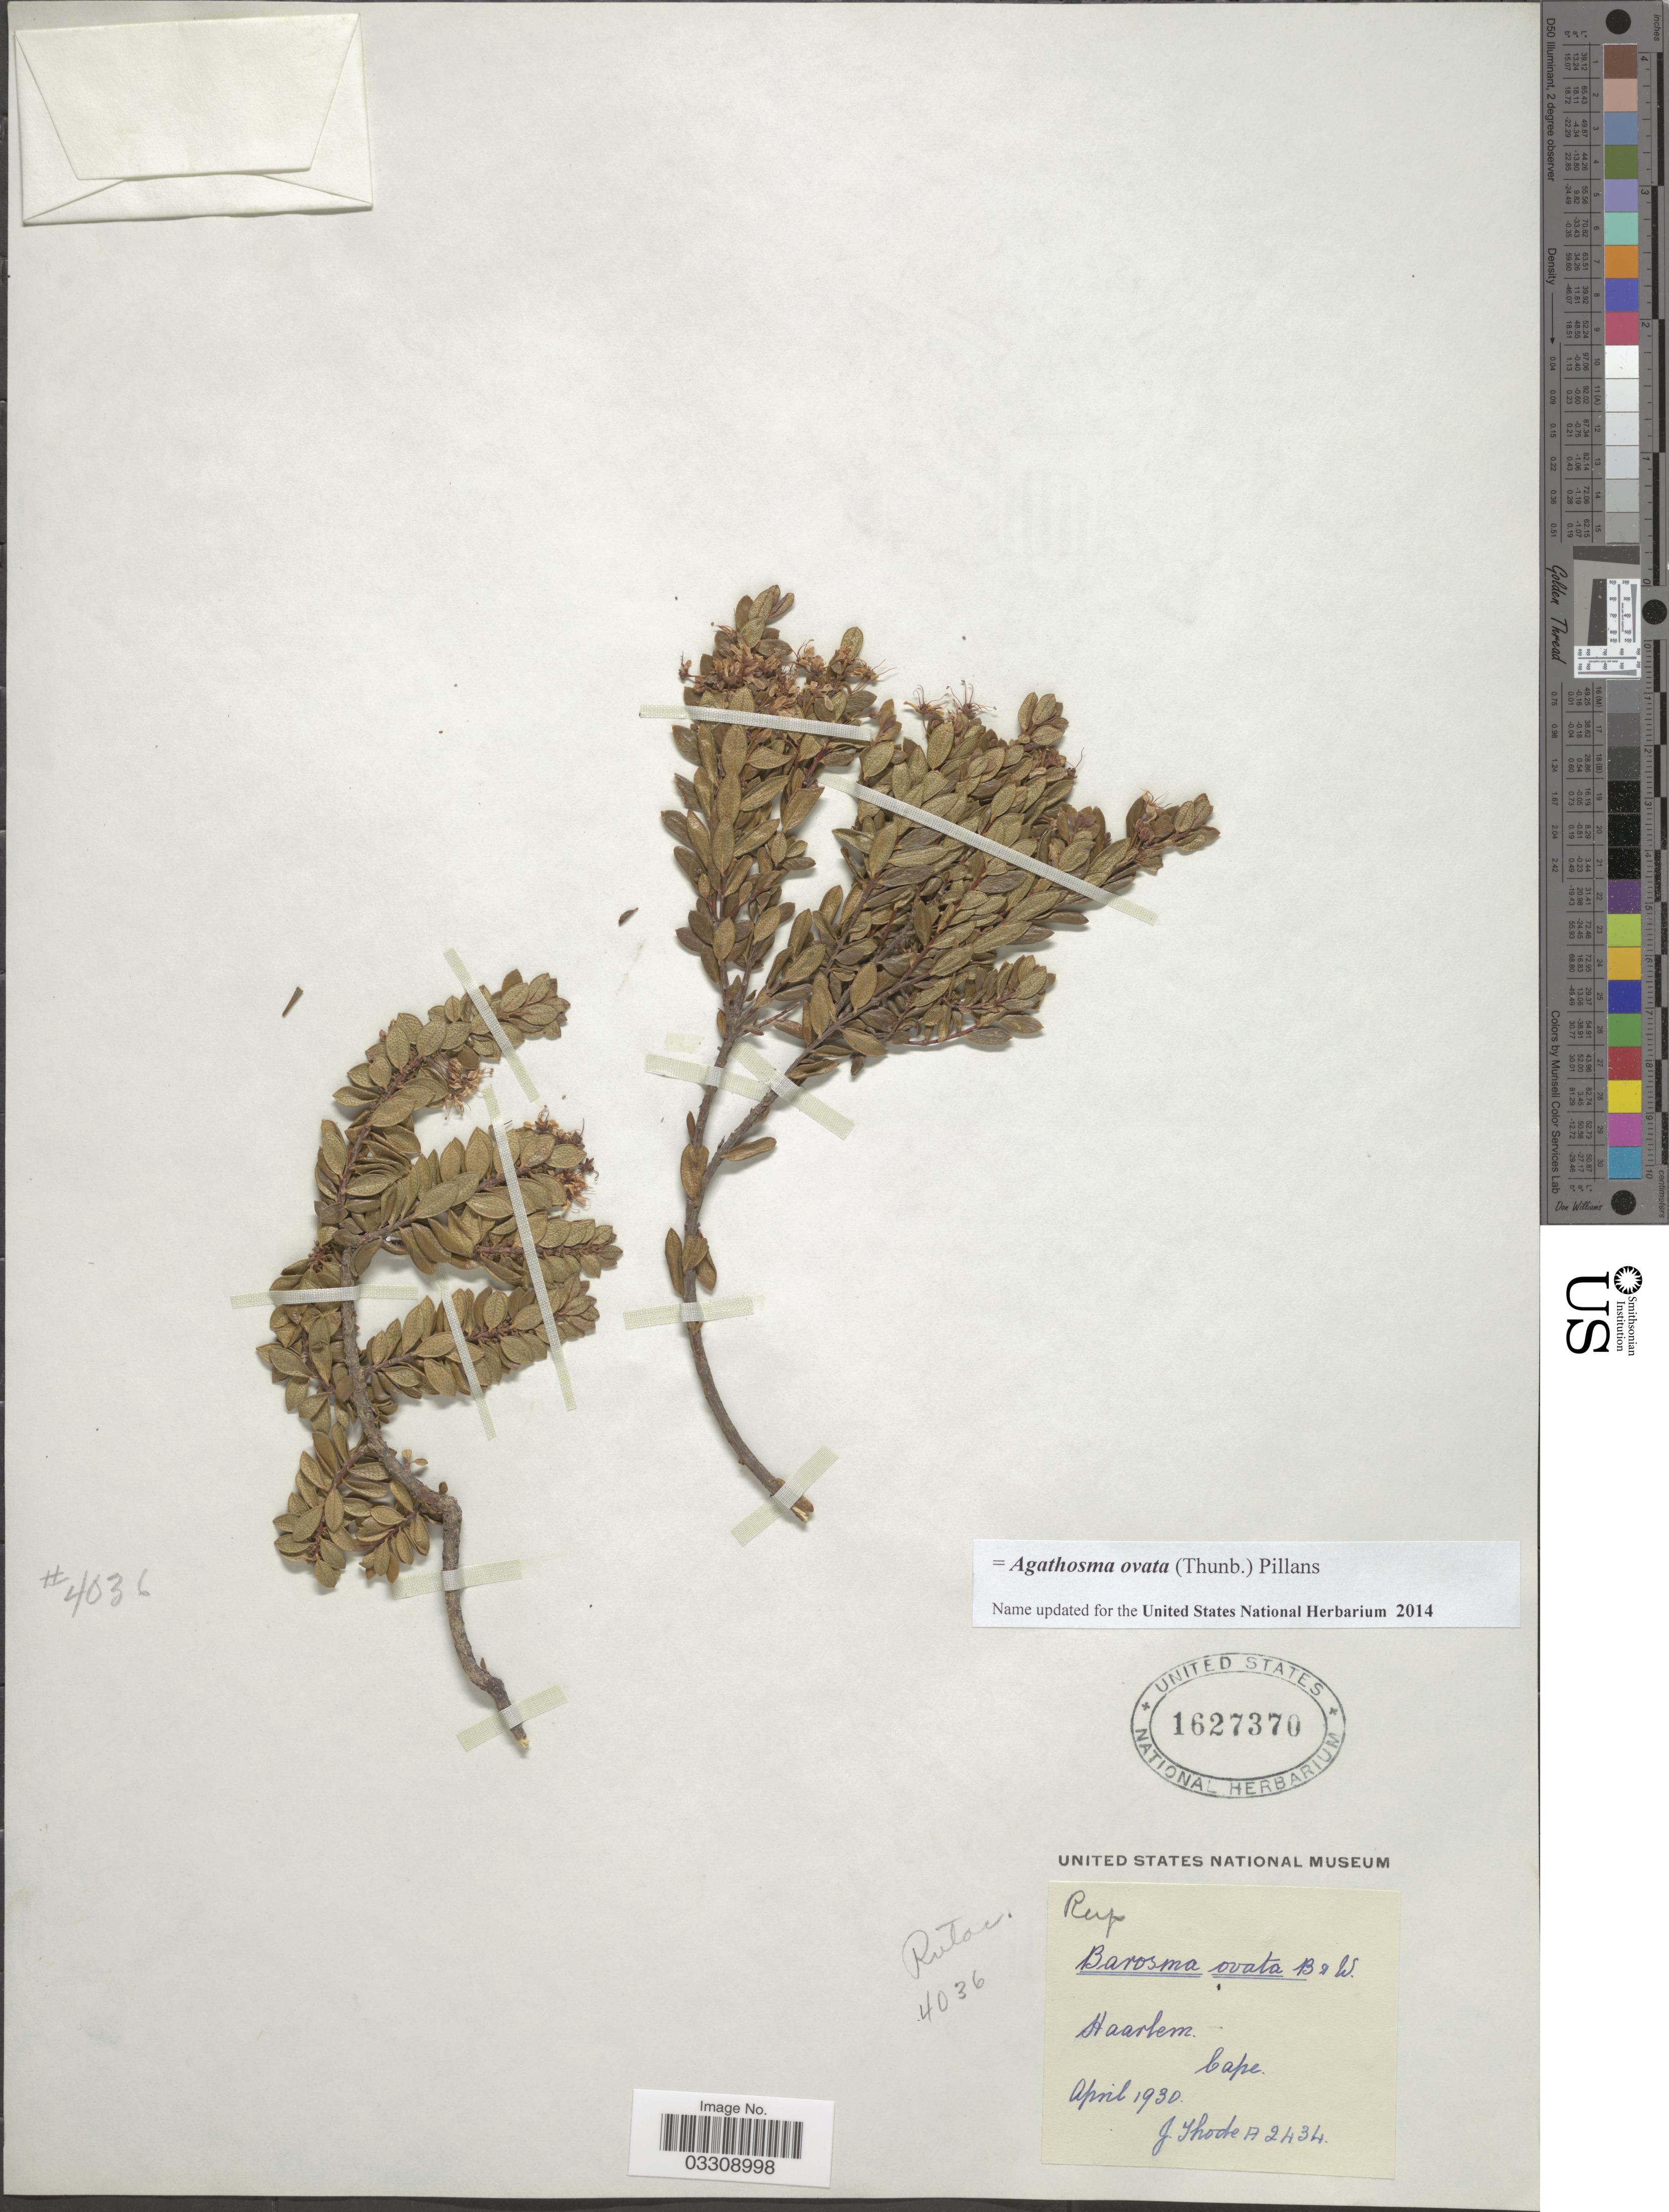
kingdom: Plantae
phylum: Tracheophyta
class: Magnoliopsida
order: Sapindales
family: Rutaceae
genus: Agathosma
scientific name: Agathosma ovata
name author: (Thunb.) Pillans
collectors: J. Thode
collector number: A2434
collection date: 1930-04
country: South Africa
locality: Haarlem, Cape.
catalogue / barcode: US 1627370